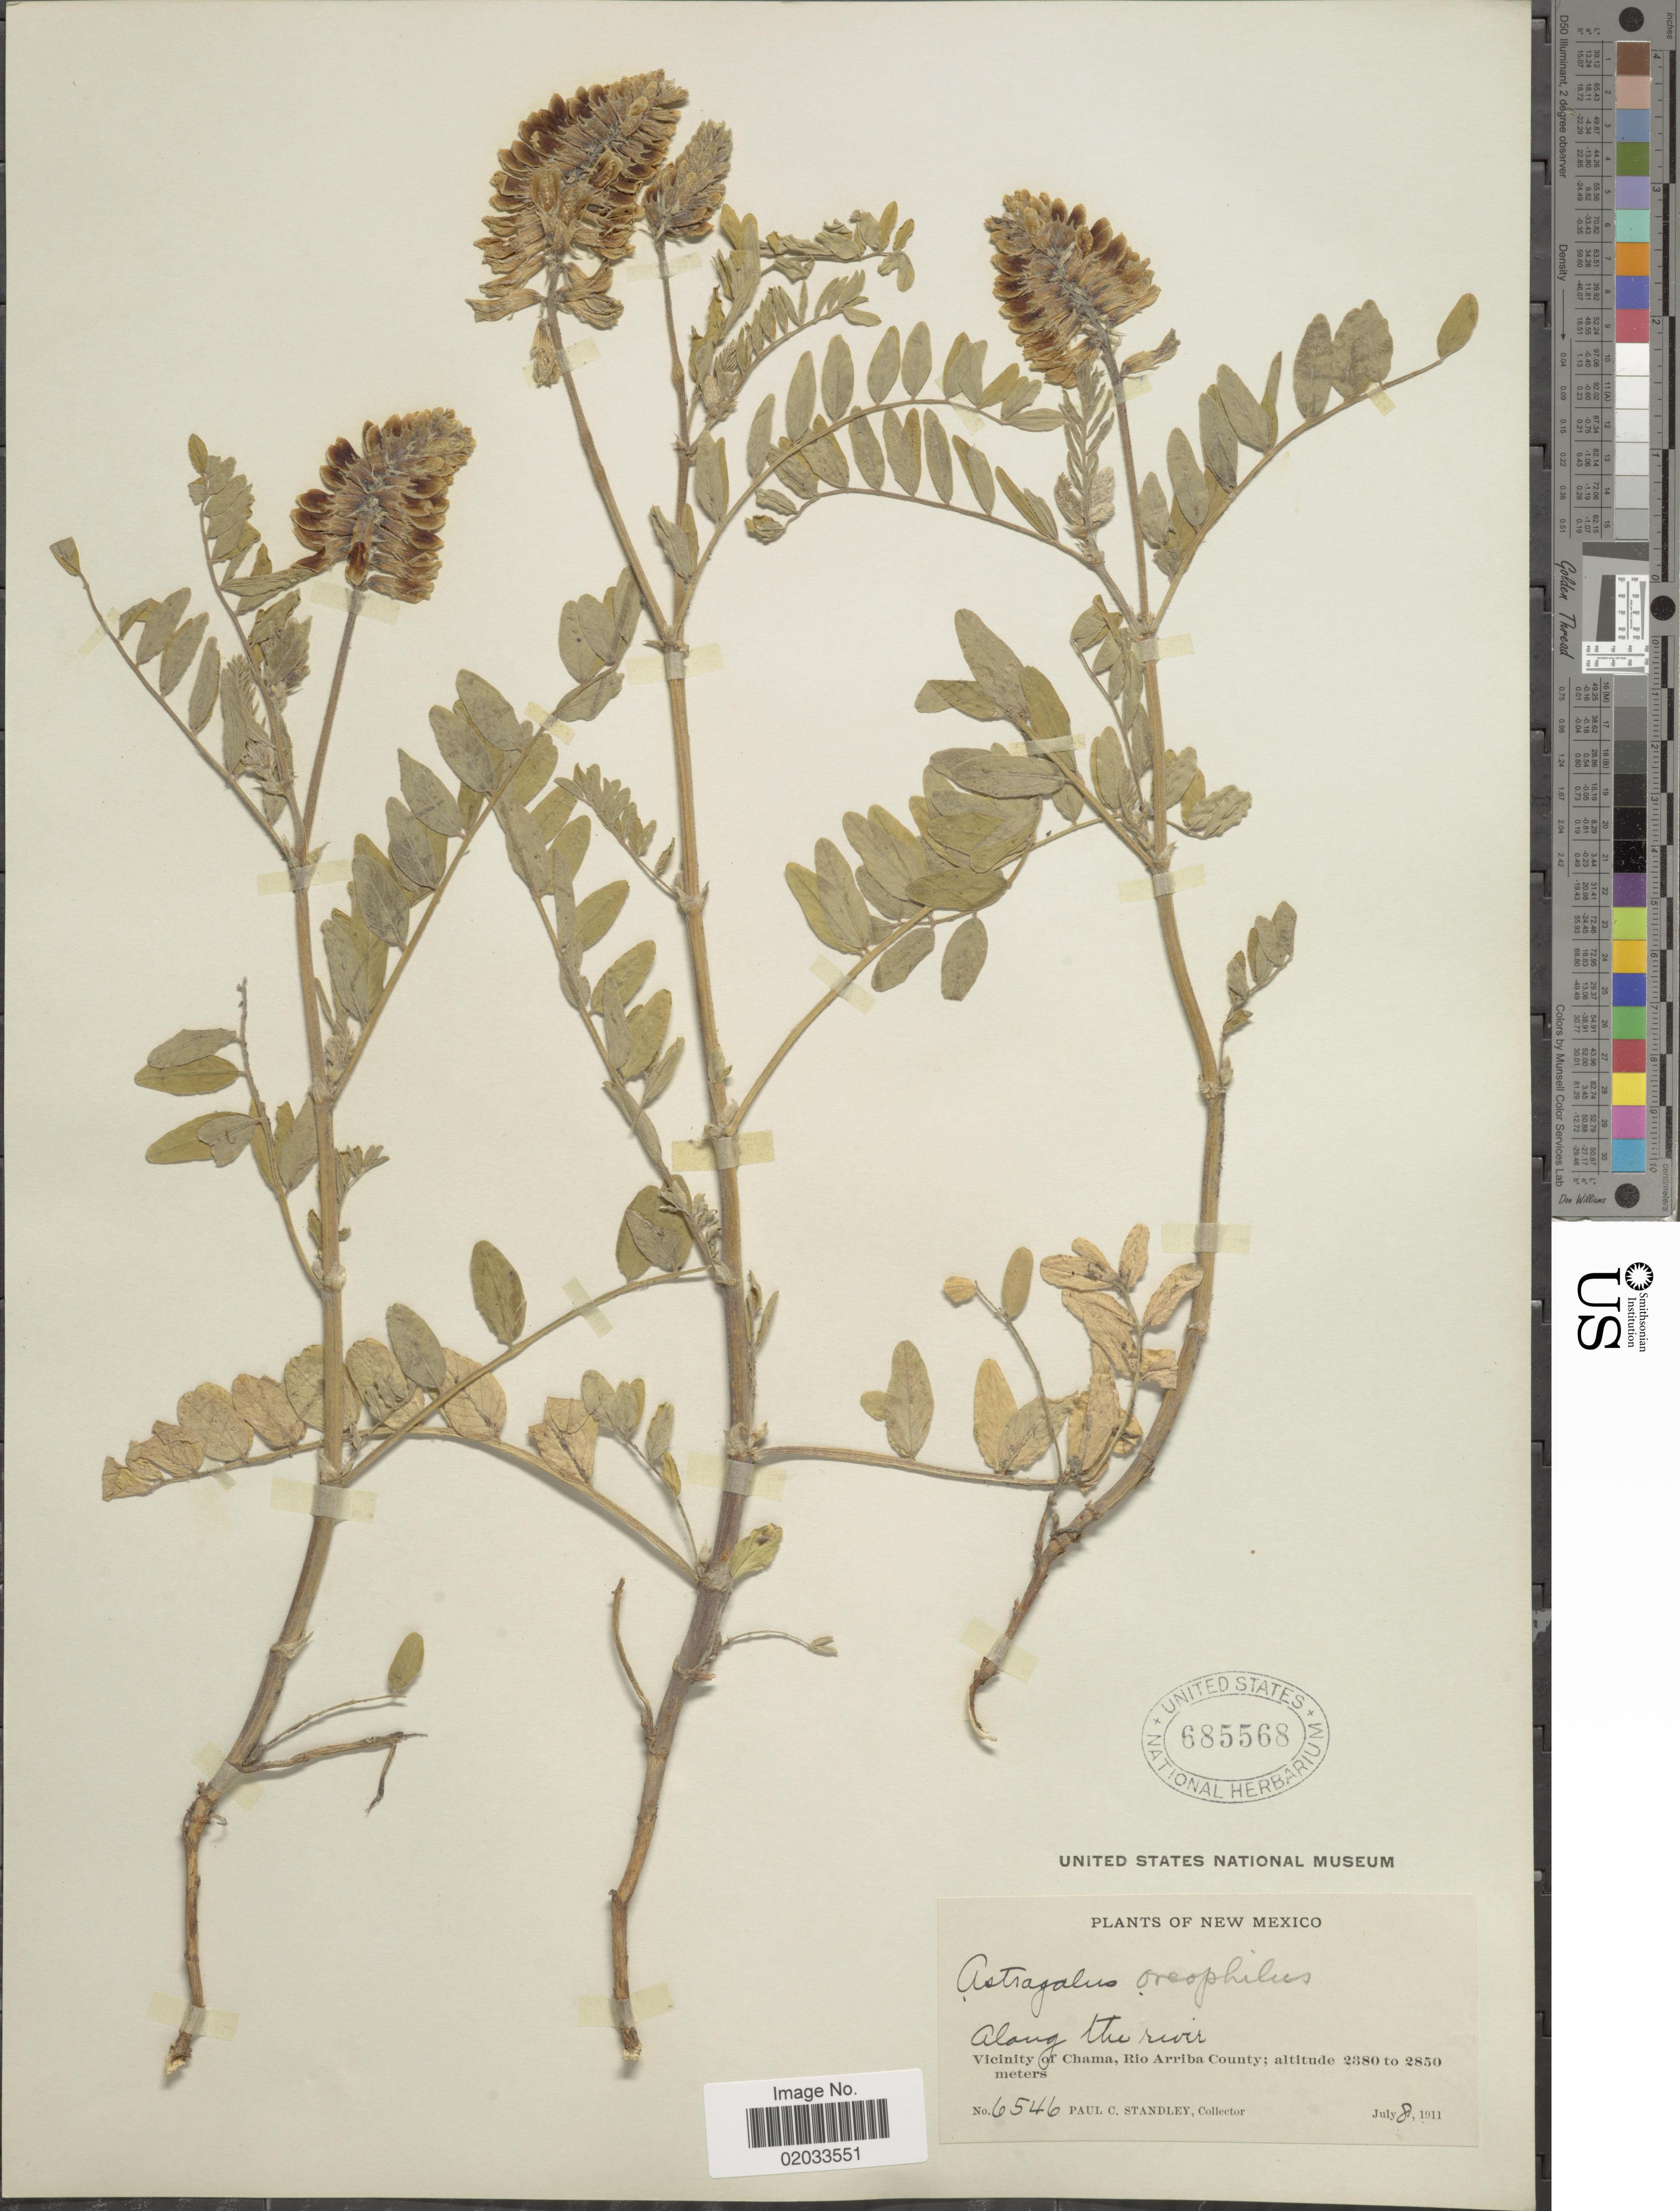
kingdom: Plantae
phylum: Tracheophyta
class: Magnoliopsida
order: Fabales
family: Fabaceae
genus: Astragalus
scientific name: Astragalus oreophilus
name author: Rydb.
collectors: P. C. Standley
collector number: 6546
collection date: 1911-07-08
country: United States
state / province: New Mexico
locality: Along the train, vicinity of Chama, Rio Arriba County.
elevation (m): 2380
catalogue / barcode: US 685568